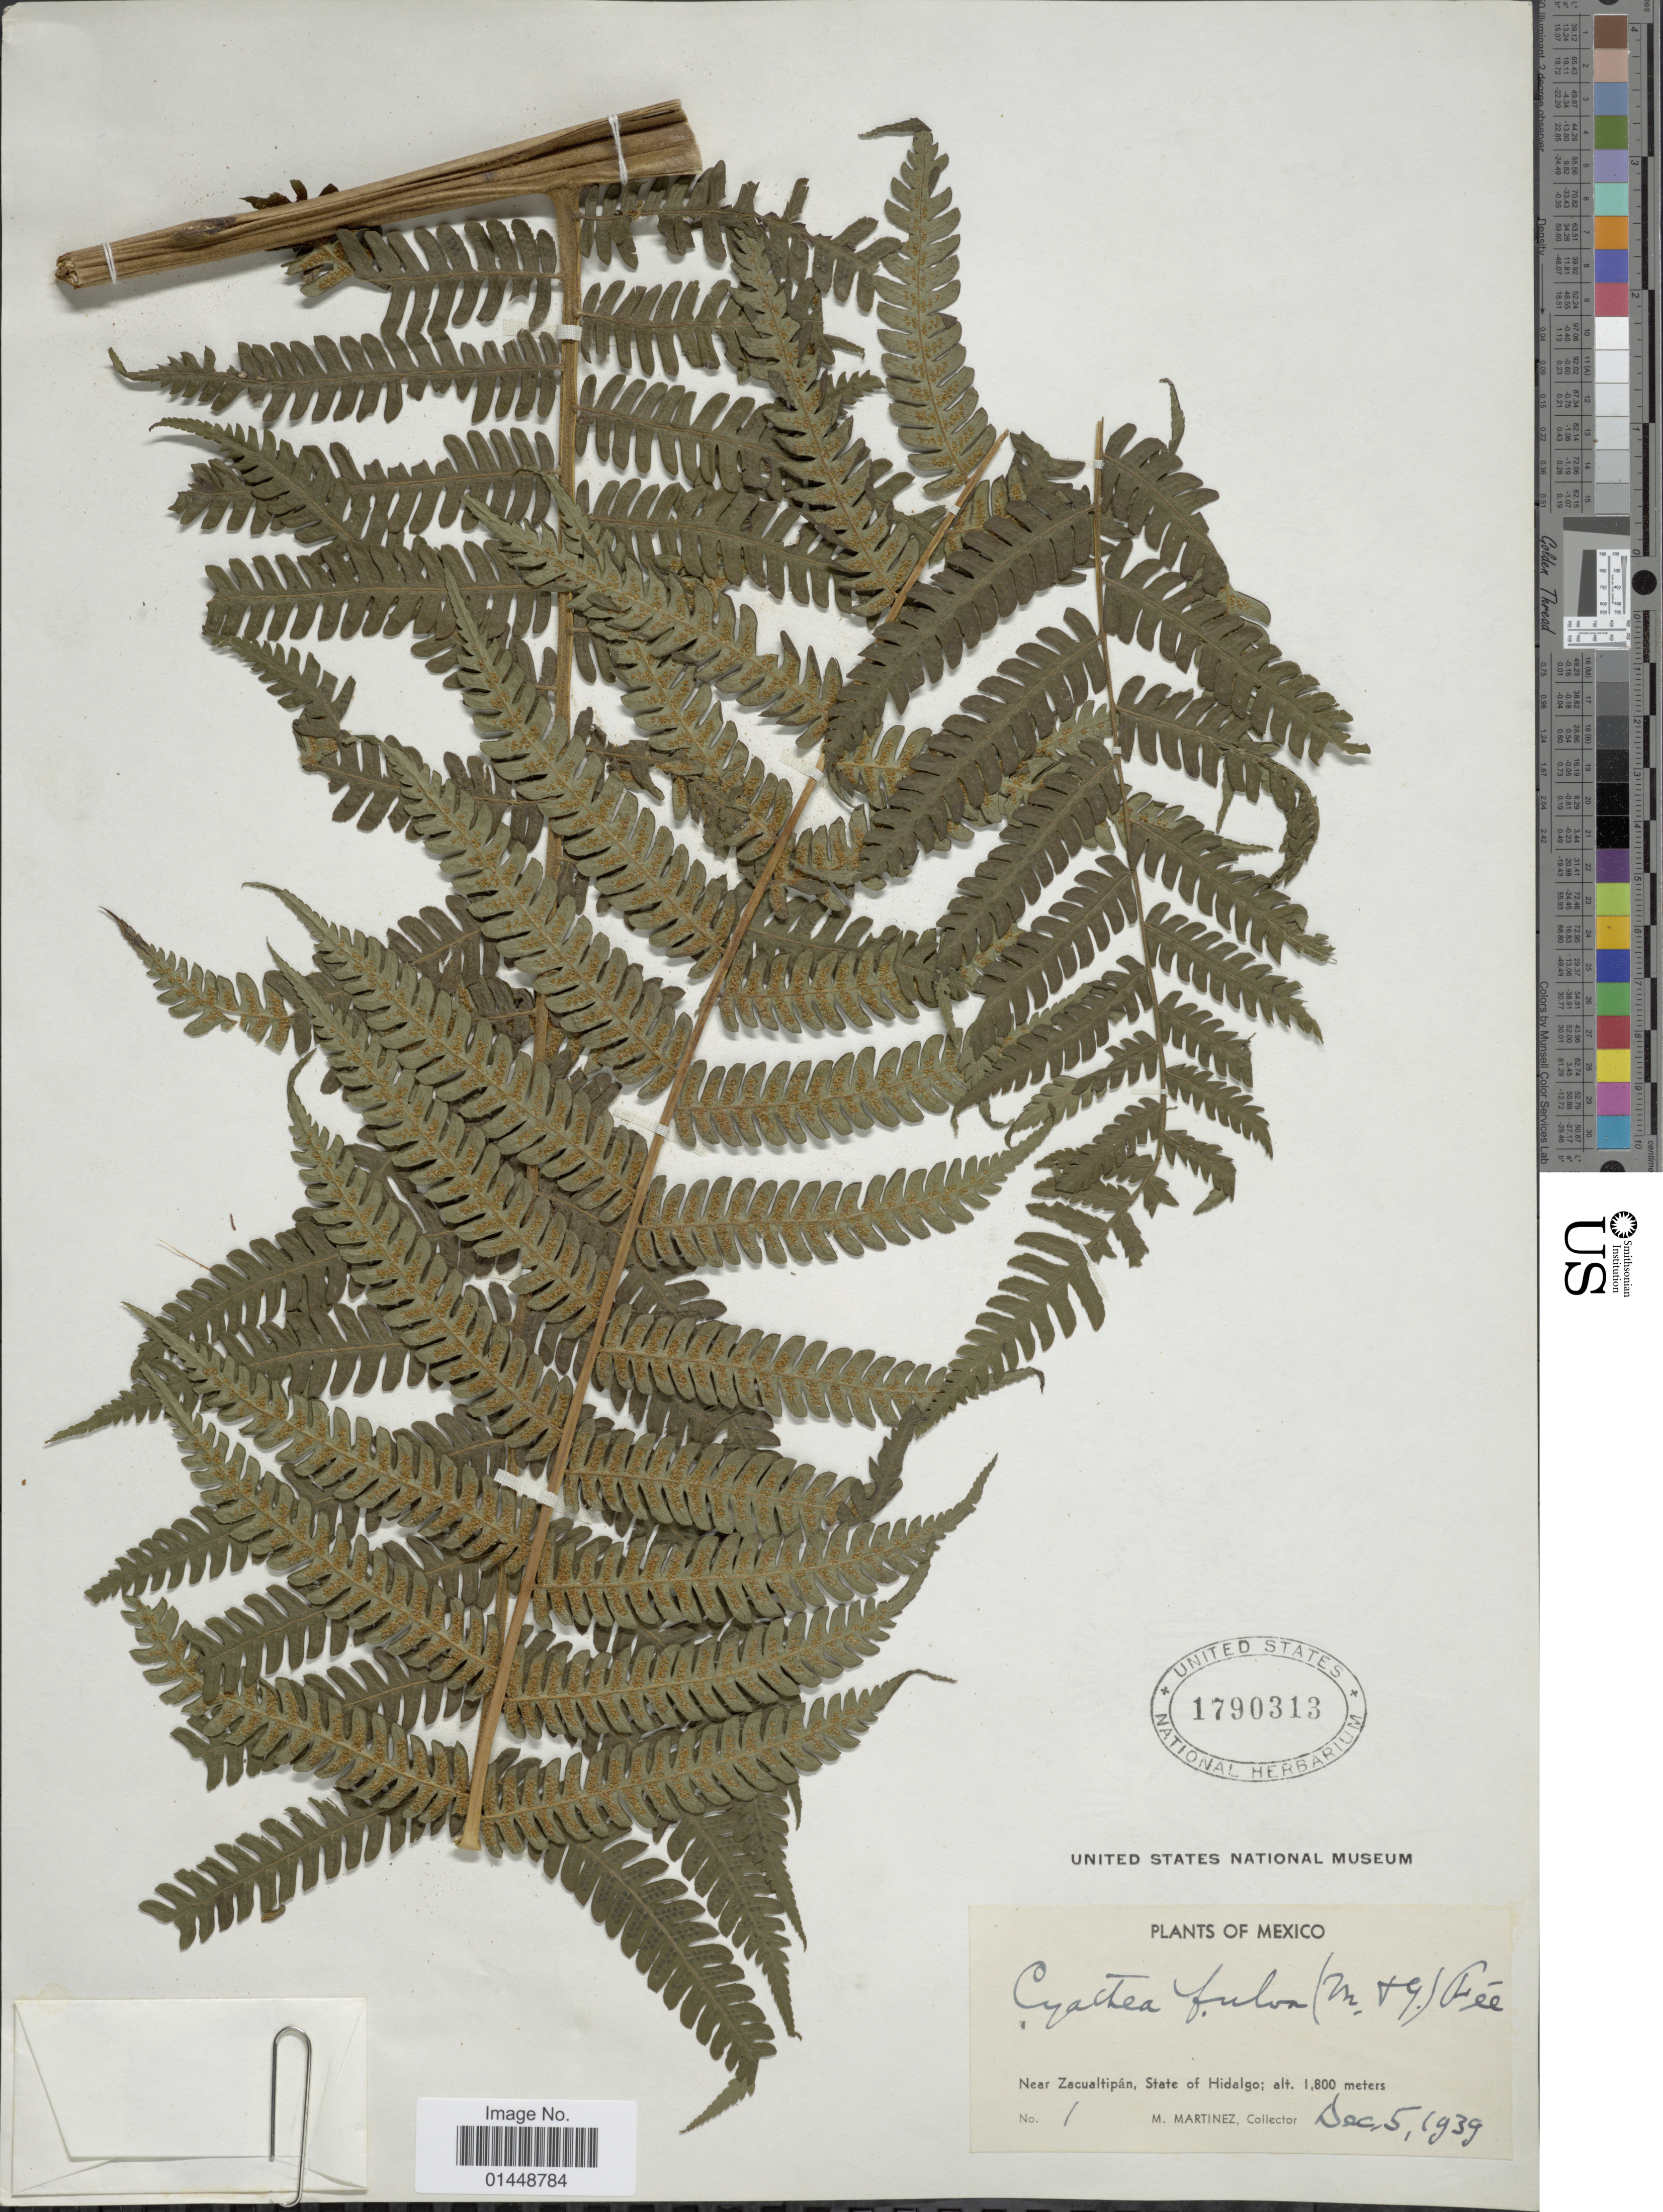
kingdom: Plantae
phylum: Tracheophyta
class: Polypodiopsida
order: Cyatheales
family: Cyatheaceae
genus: Cyathea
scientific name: Cyathea fulva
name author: (M. Martens & Galeotti) Fée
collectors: M. Martinez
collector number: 1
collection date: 1939-12-05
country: Mexico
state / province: Hidalgo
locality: Near Zacualtipán, State of Hidalgo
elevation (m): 1800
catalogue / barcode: US 1790313